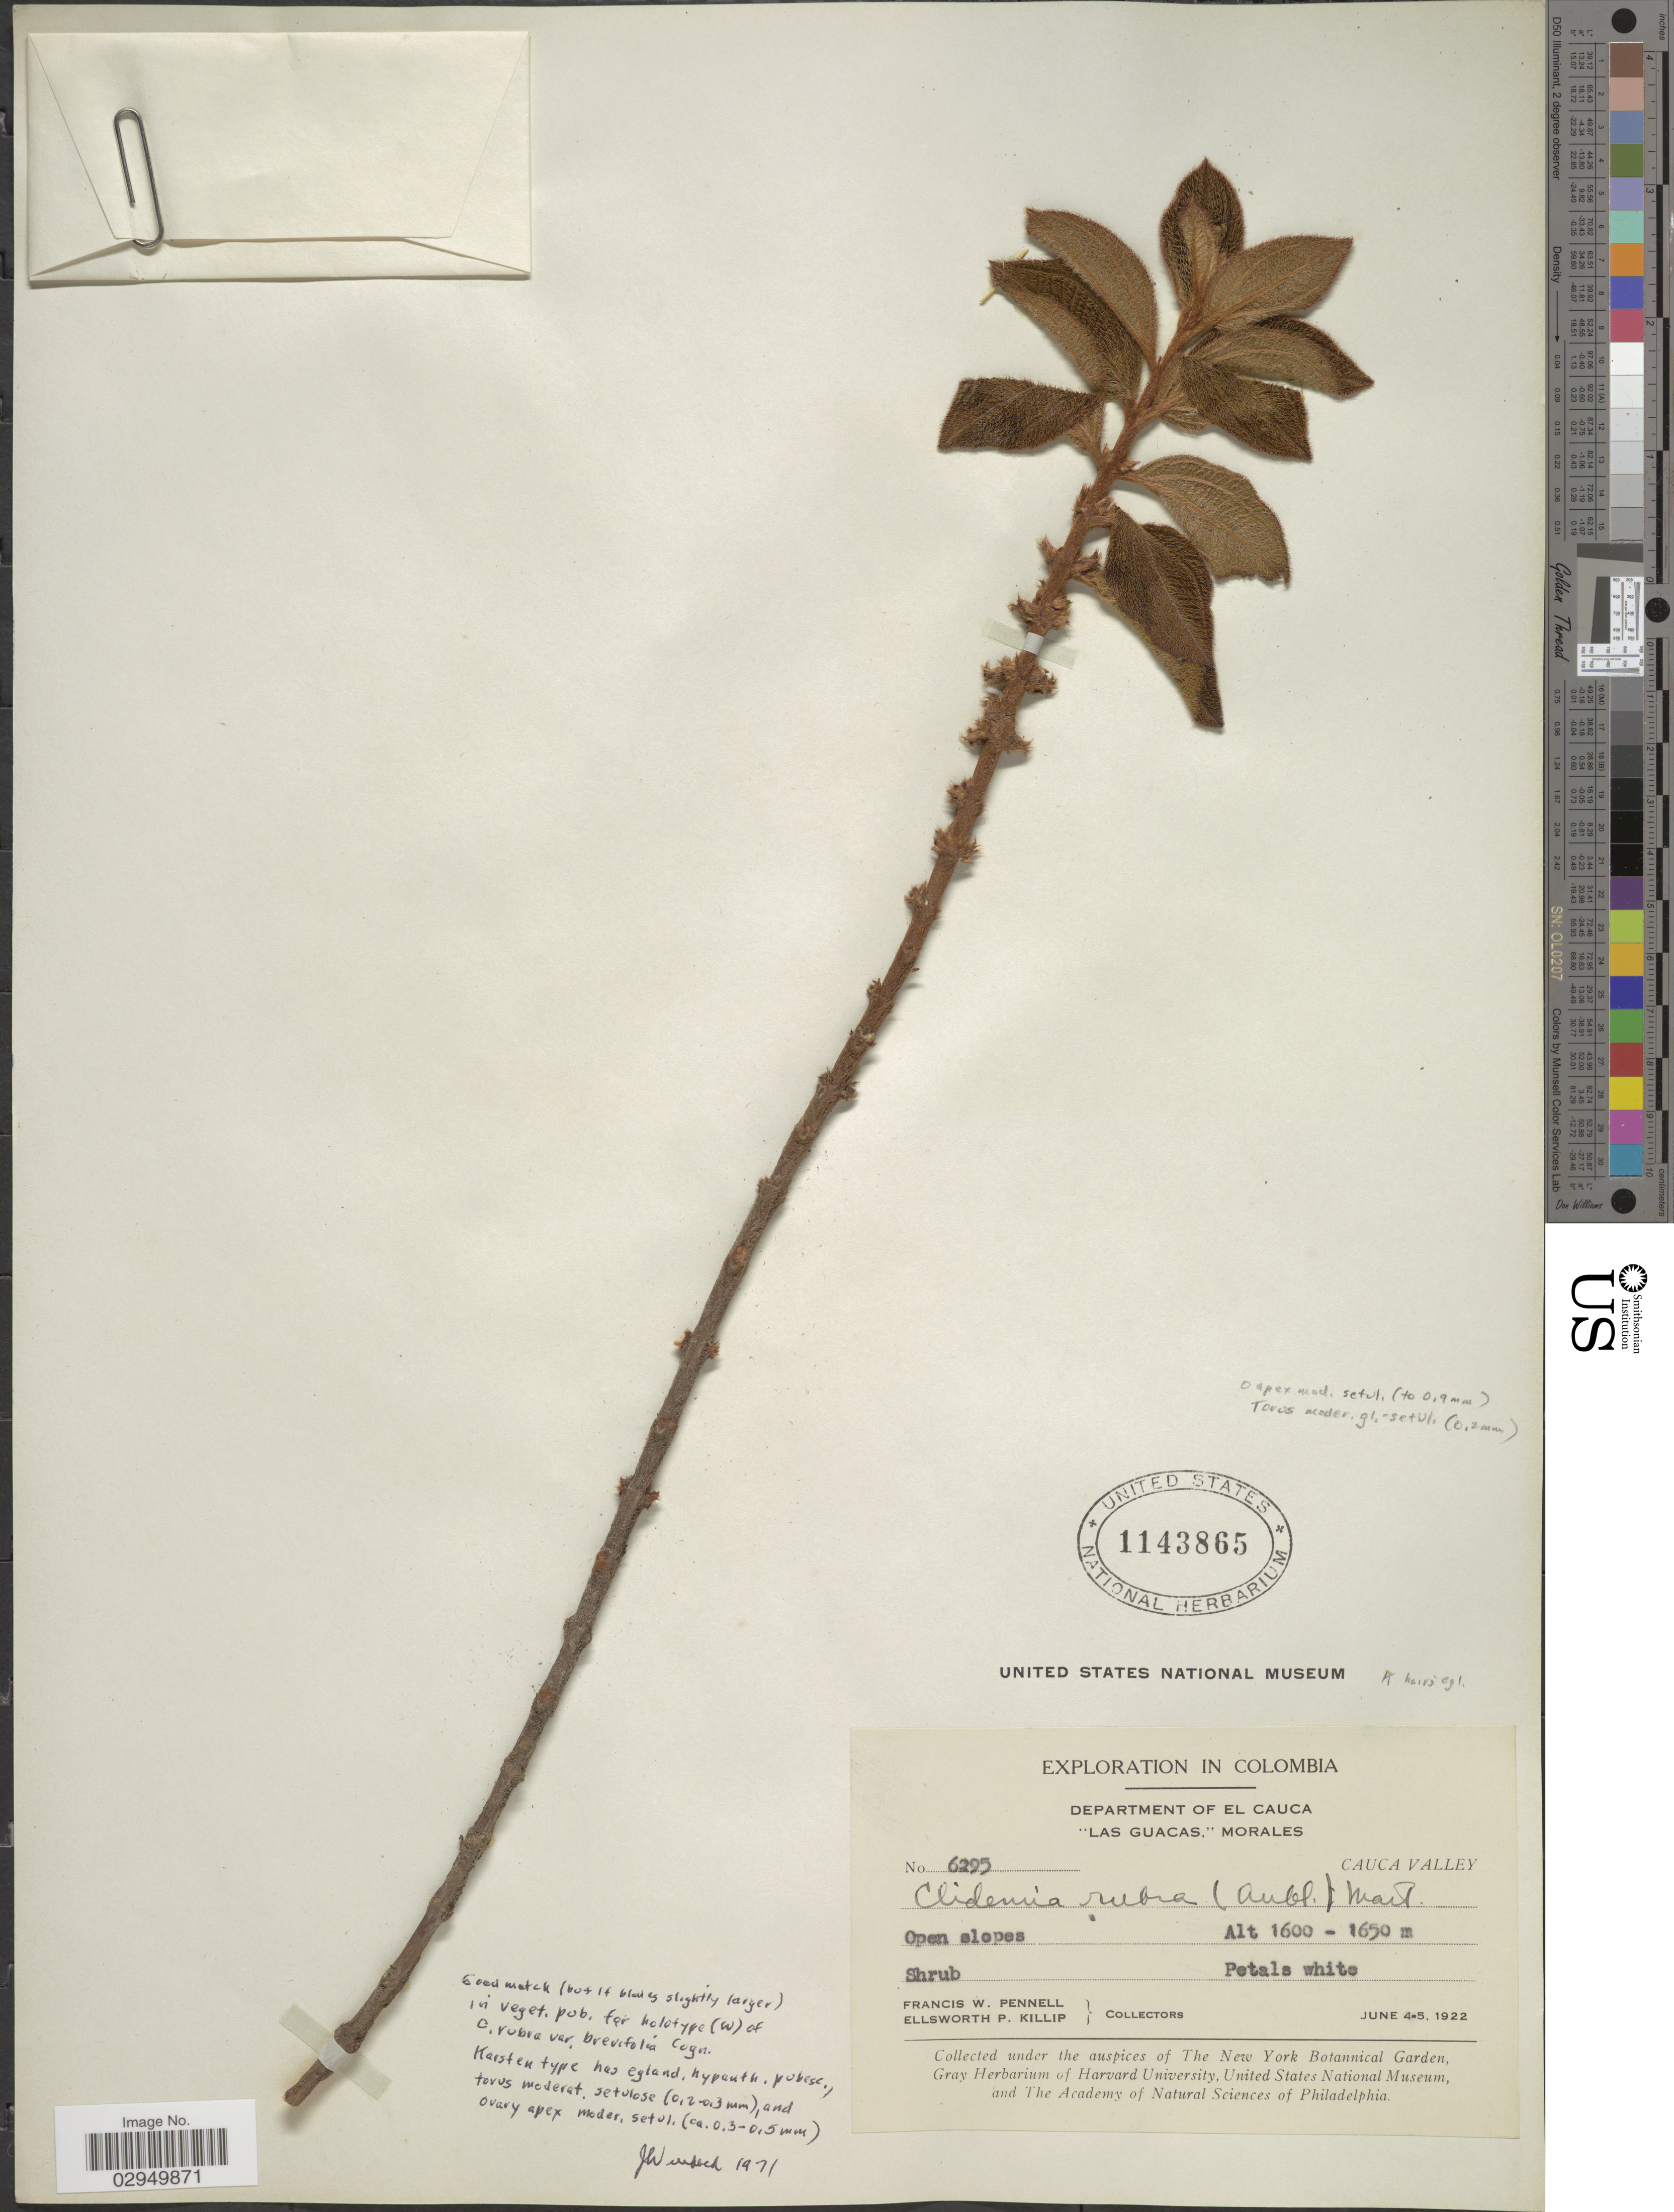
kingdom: Plantae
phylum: Tracheophyta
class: Magnoliopsida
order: Myrtales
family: Melastomataceae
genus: Clidemia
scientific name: Clidemia sericea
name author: D. Don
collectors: F. W. Pennell & E. P. Killip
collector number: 6295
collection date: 1922-06-04/1922-06-05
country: Colombia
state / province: Cauca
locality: Department of El Cauca. "Las Guacas," Morales. Cauca Valley.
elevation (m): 1600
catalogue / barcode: US 1143865